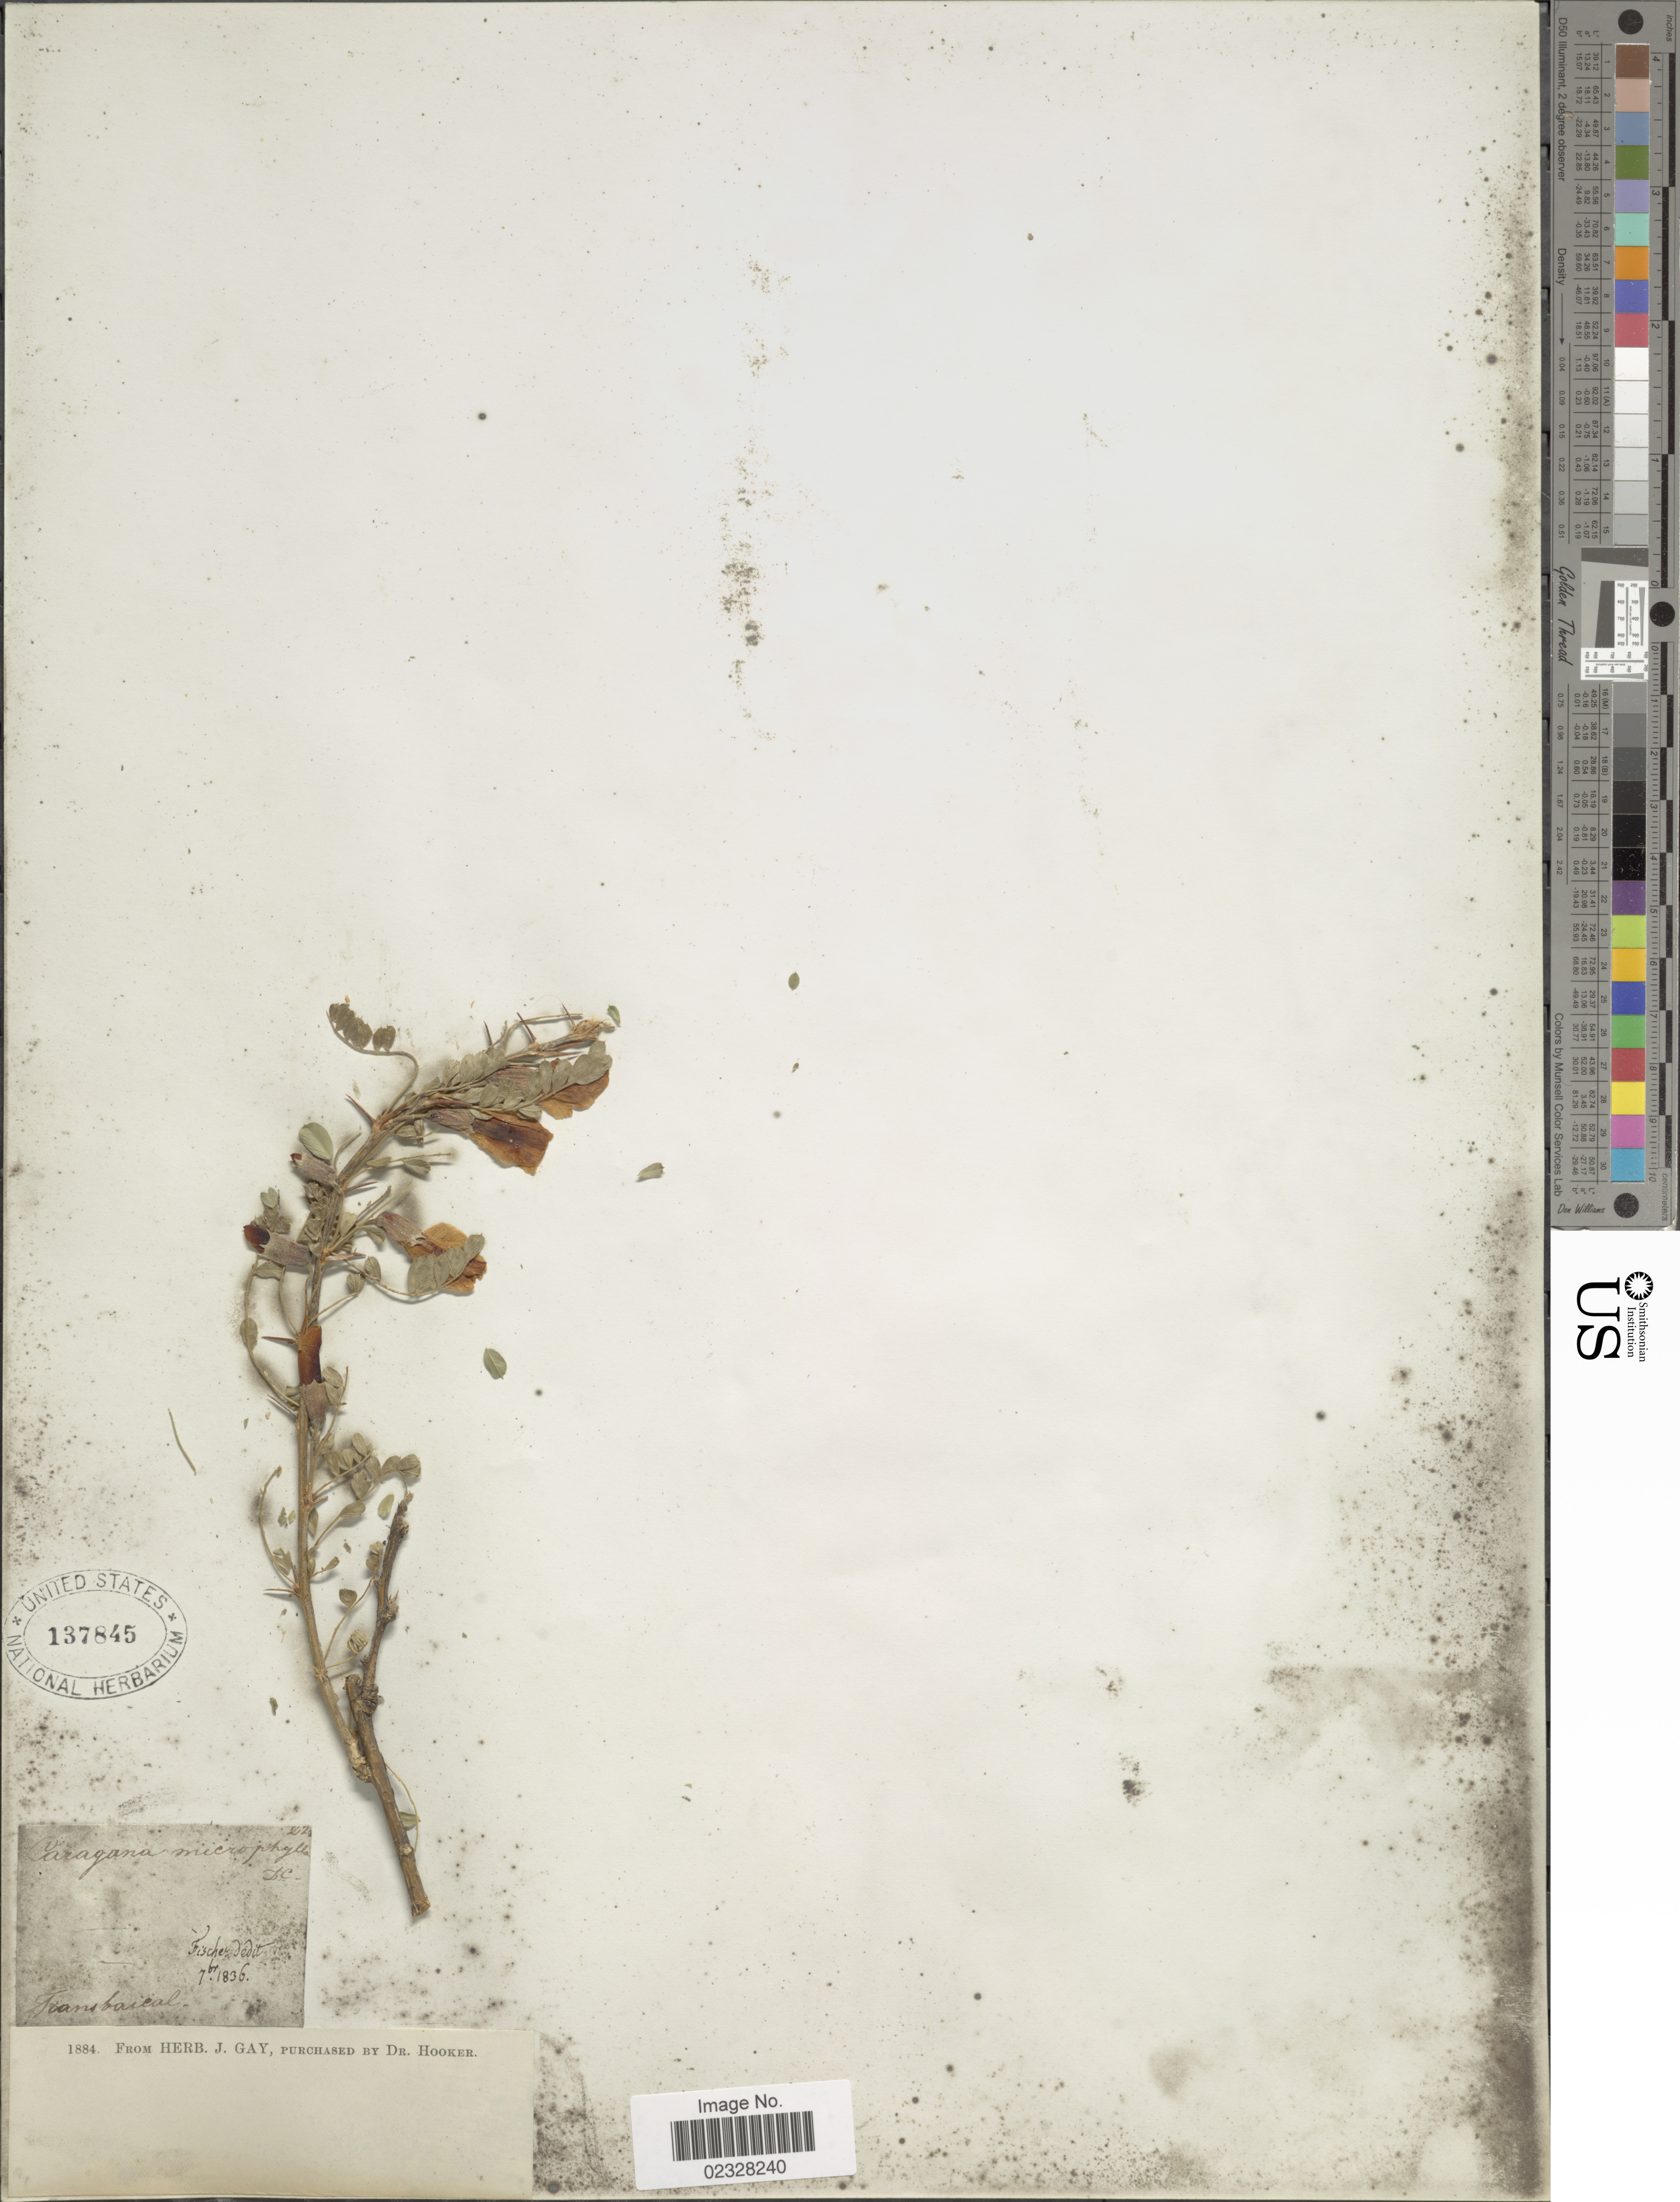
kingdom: Plantae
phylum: Tracheophyta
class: Magnoliopsida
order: Fabales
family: Fabaceae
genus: Caragana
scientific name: Caragana microphylla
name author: Lam.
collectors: -- Fischer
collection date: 1836-07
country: Russian Federation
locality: Transbaical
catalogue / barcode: US 137845